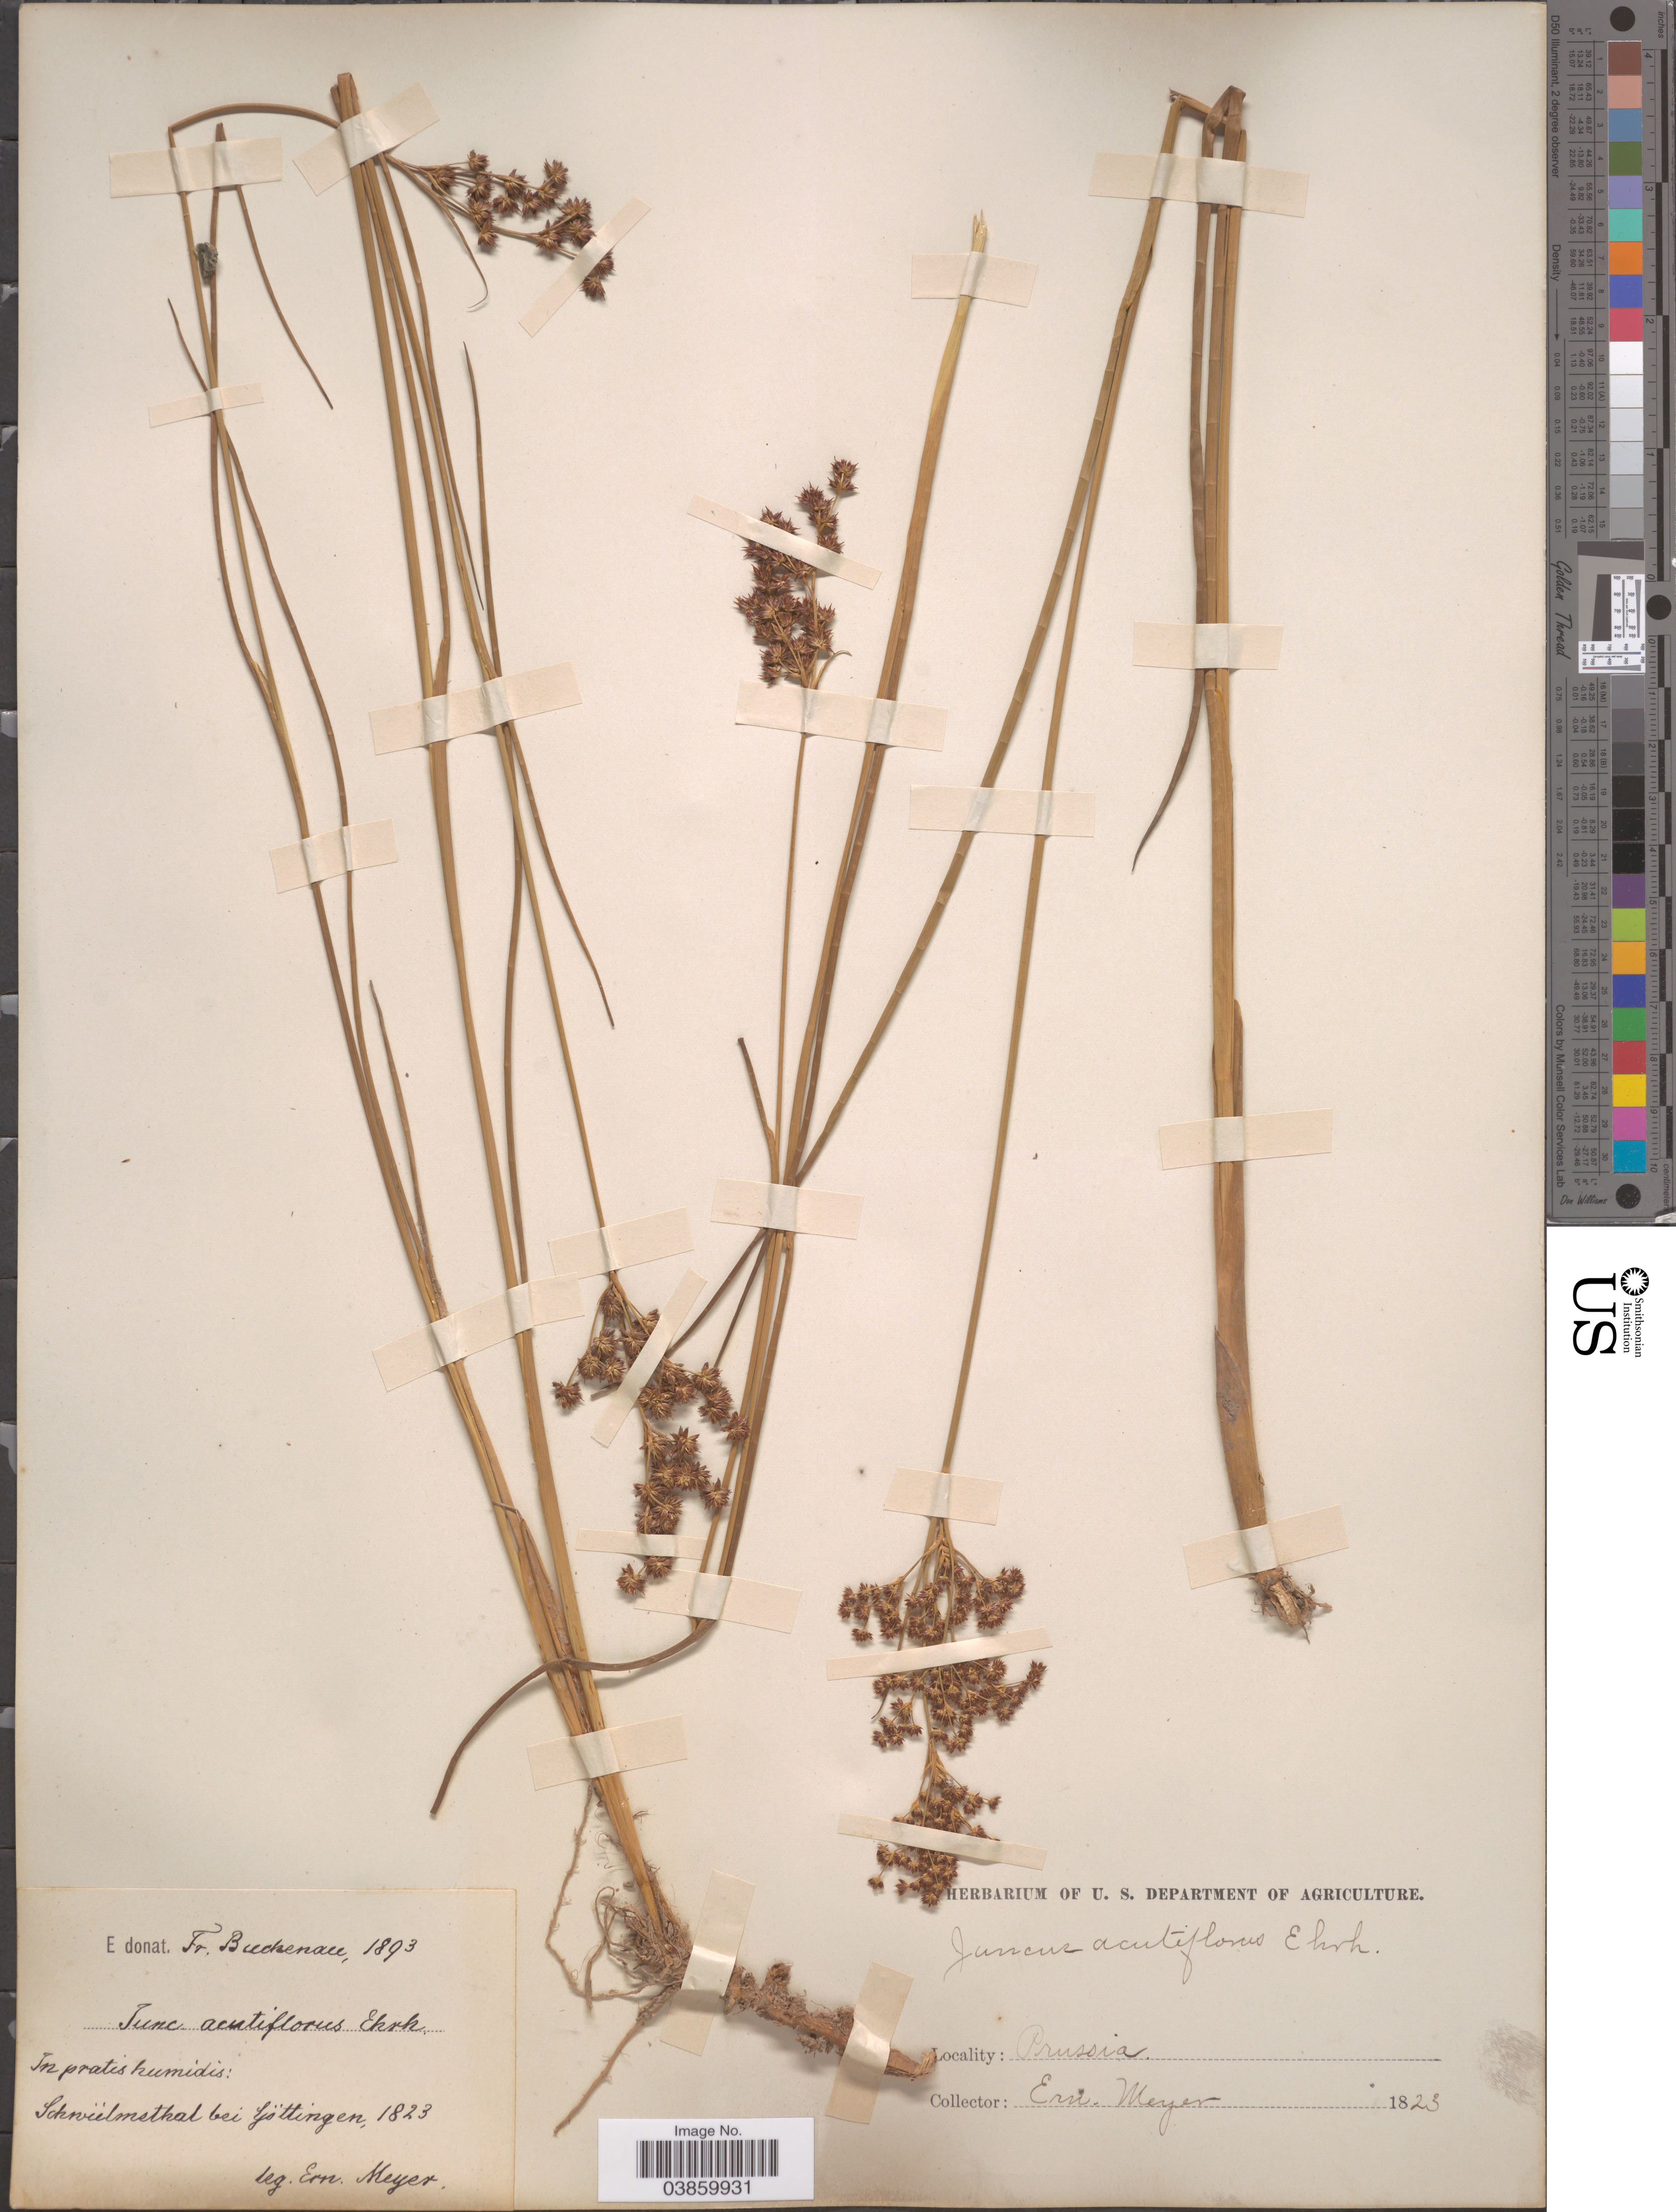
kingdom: Plantae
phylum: Tracheophyta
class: Liliopsida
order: Poales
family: Juncaceae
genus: Juncus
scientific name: Juncus acutiflorus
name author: Ehrh. ex Hoffm.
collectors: E. Stadelmeyer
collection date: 1823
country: Germany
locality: Prussia. In pratis humidis: Schniélmsthal [interpreted] bei Göttingen.